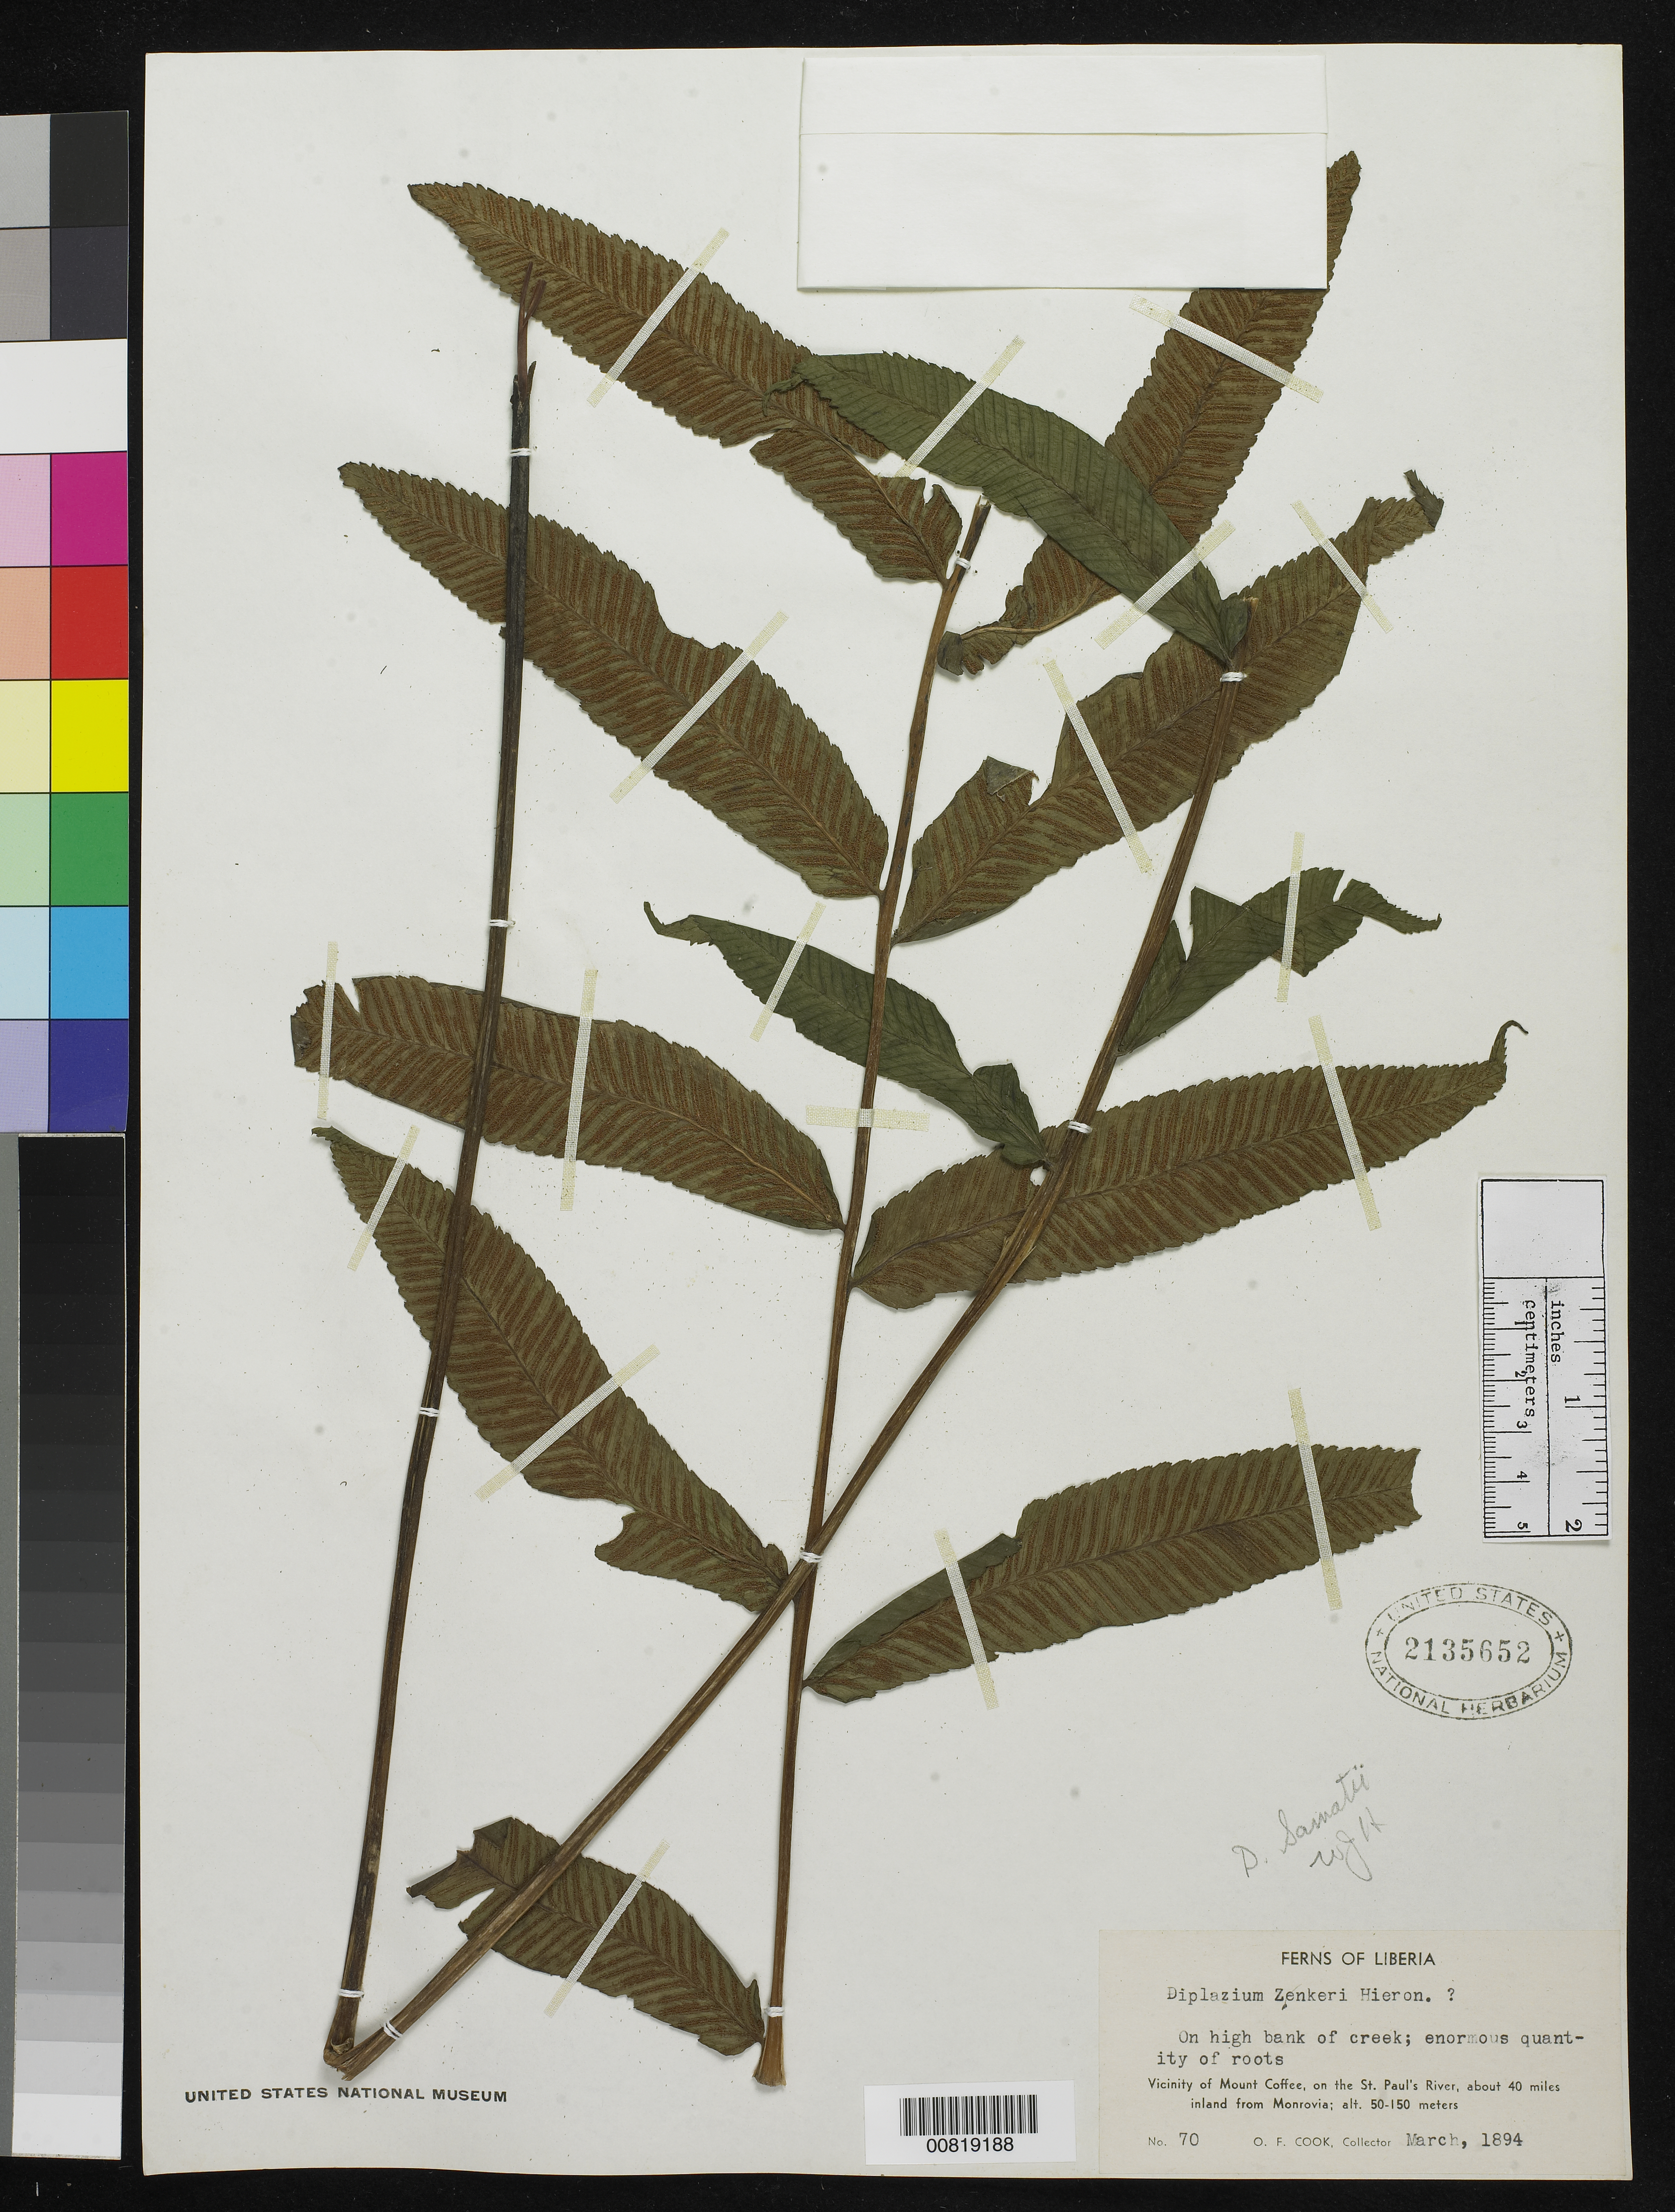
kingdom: Plantae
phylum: Tracheophyta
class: Polypodiopsida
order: Polypodiales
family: Athyriaceae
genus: Diplazium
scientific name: Diplazium sammatii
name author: (Kuhn) C. Chr.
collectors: O. F. Cook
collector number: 70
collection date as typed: Mar 1894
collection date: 1894-03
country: Liberia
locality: Vicinity of Mount Coffee, on the St. Paul's River, about 40 miles inland from Monrovia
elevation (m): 50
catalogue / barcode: US 2135652